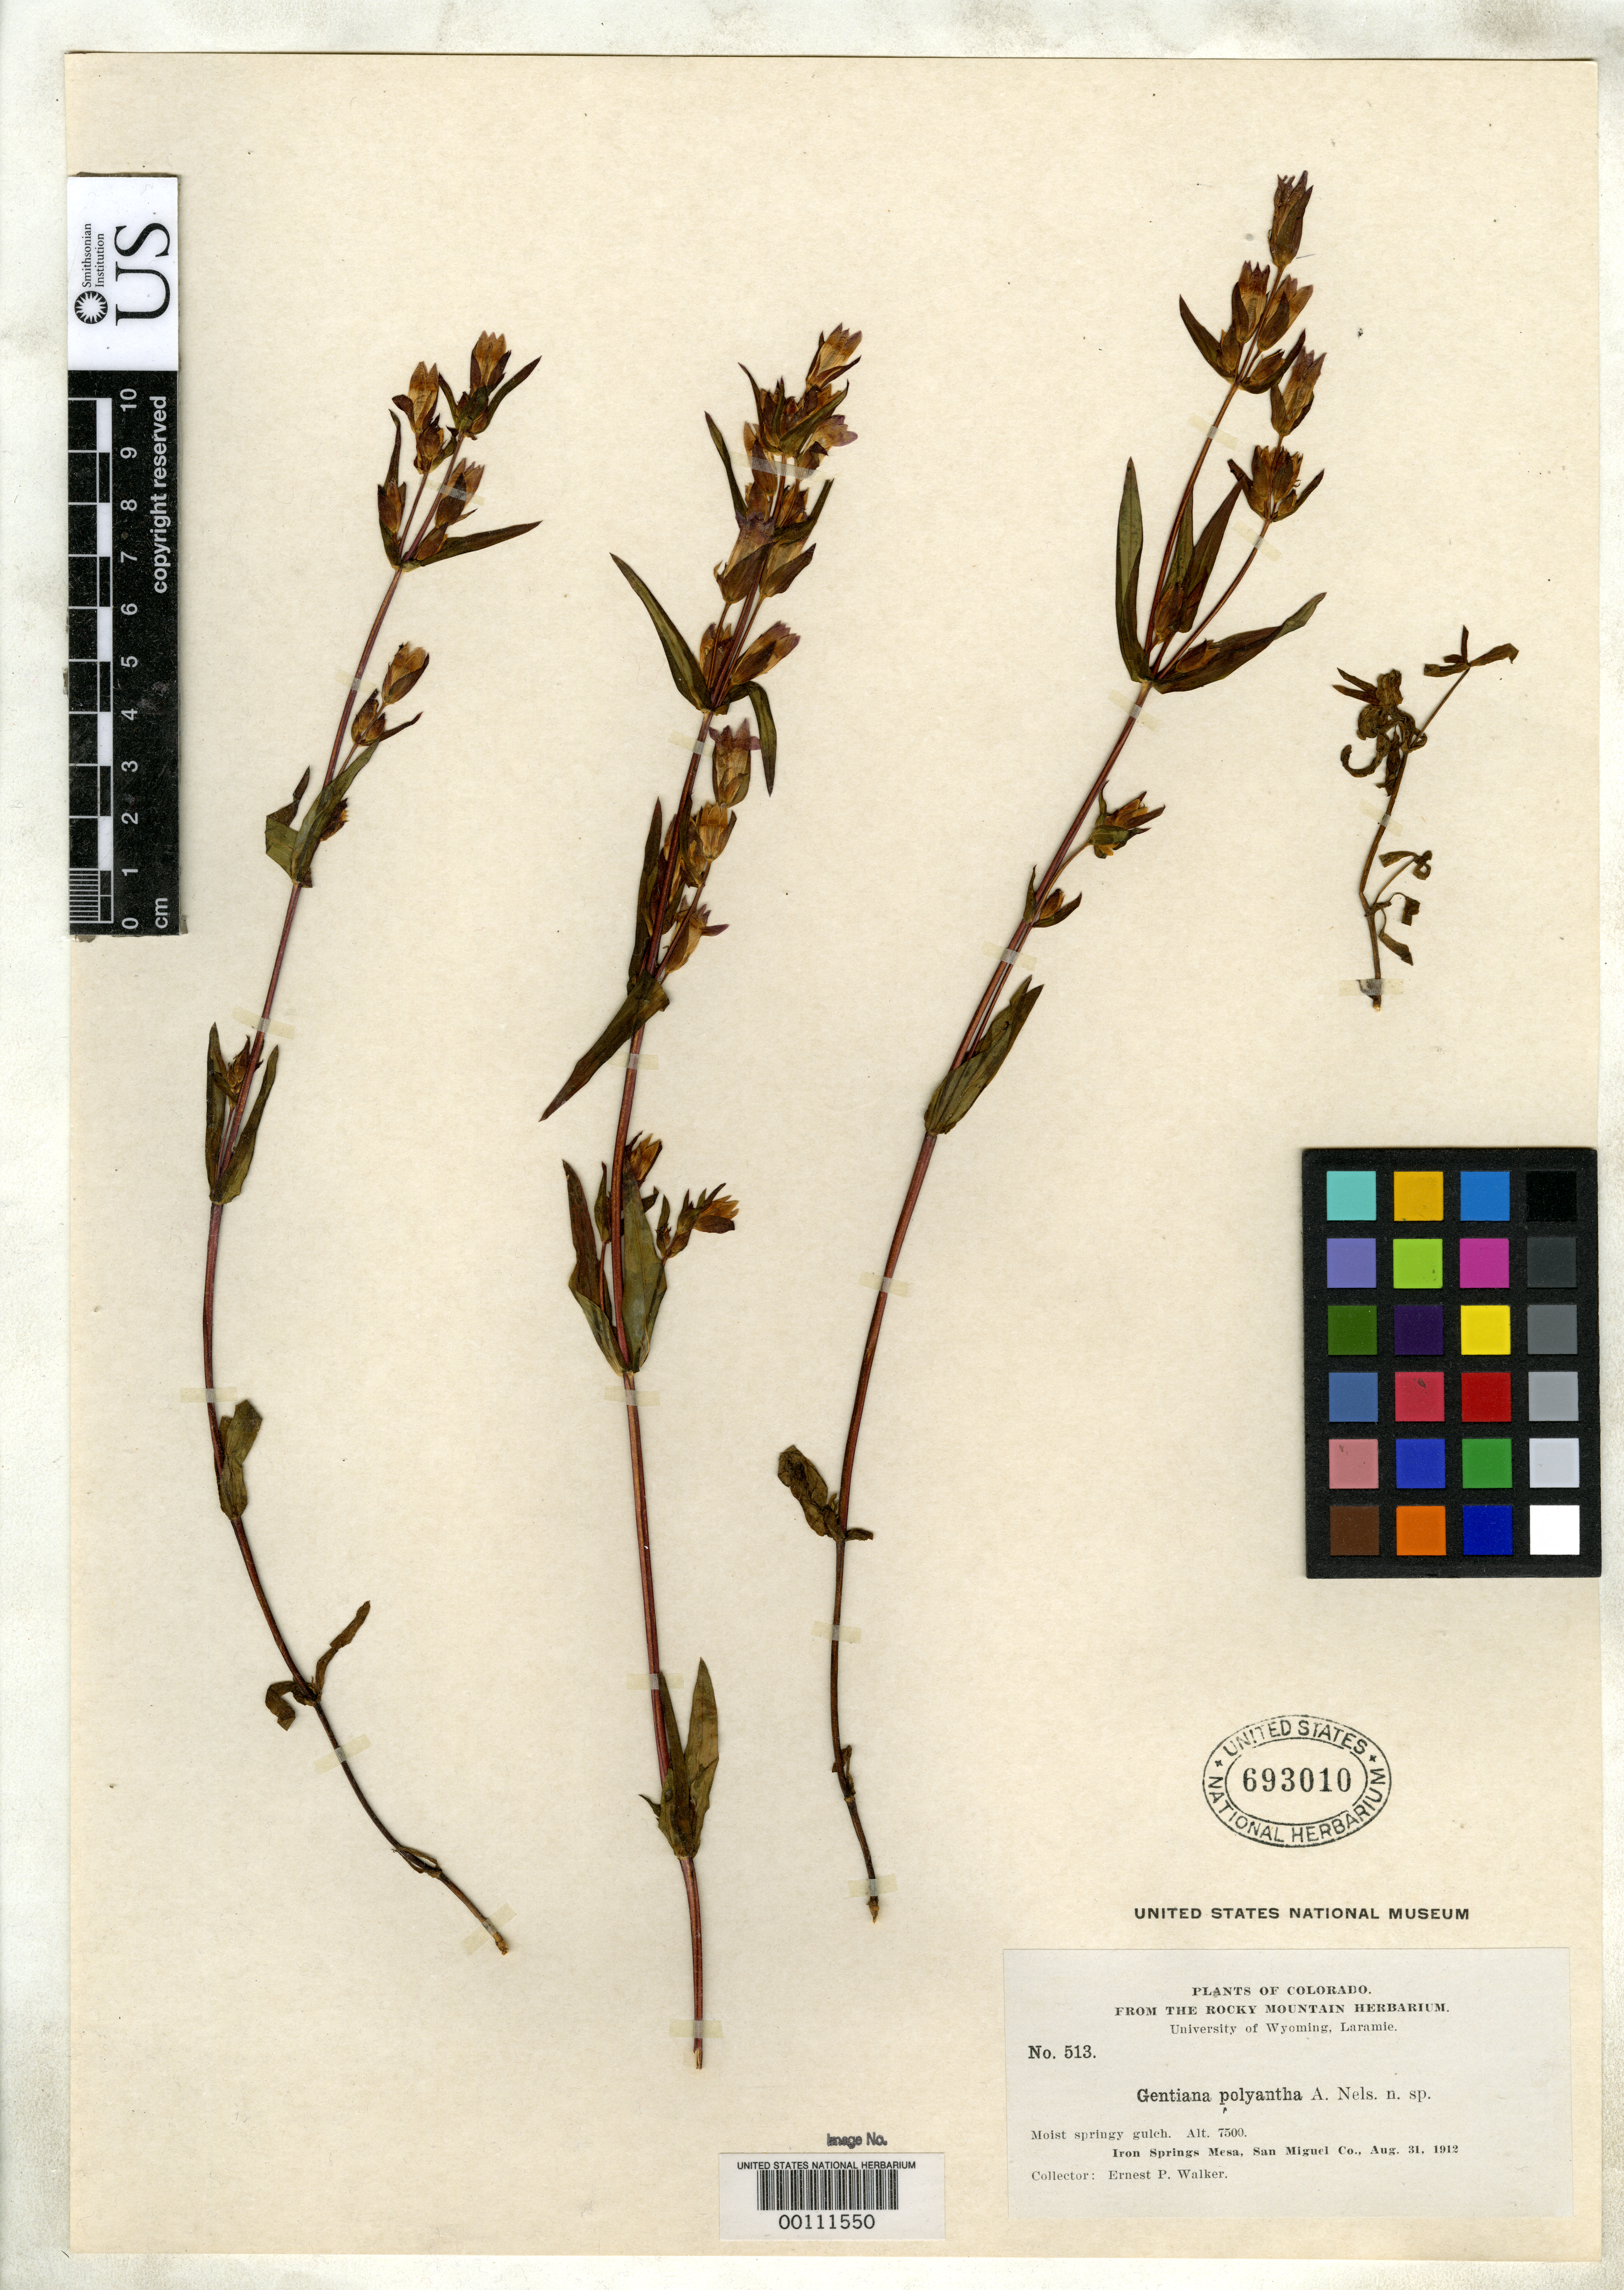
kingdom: Plantae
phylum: Tracheophyta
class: Magnoliopsida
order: Gentianales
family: Gentianaceae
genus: Gentiana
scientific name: Gentiana polyantha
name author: A. Nelson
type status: Isotype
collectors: E. Walker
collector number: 513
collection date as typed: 21 Aug 1912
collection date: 1912-08-21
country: United States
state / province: Colorado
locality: Iron Springs Mesa.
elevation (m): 2286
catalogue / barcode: US 693010